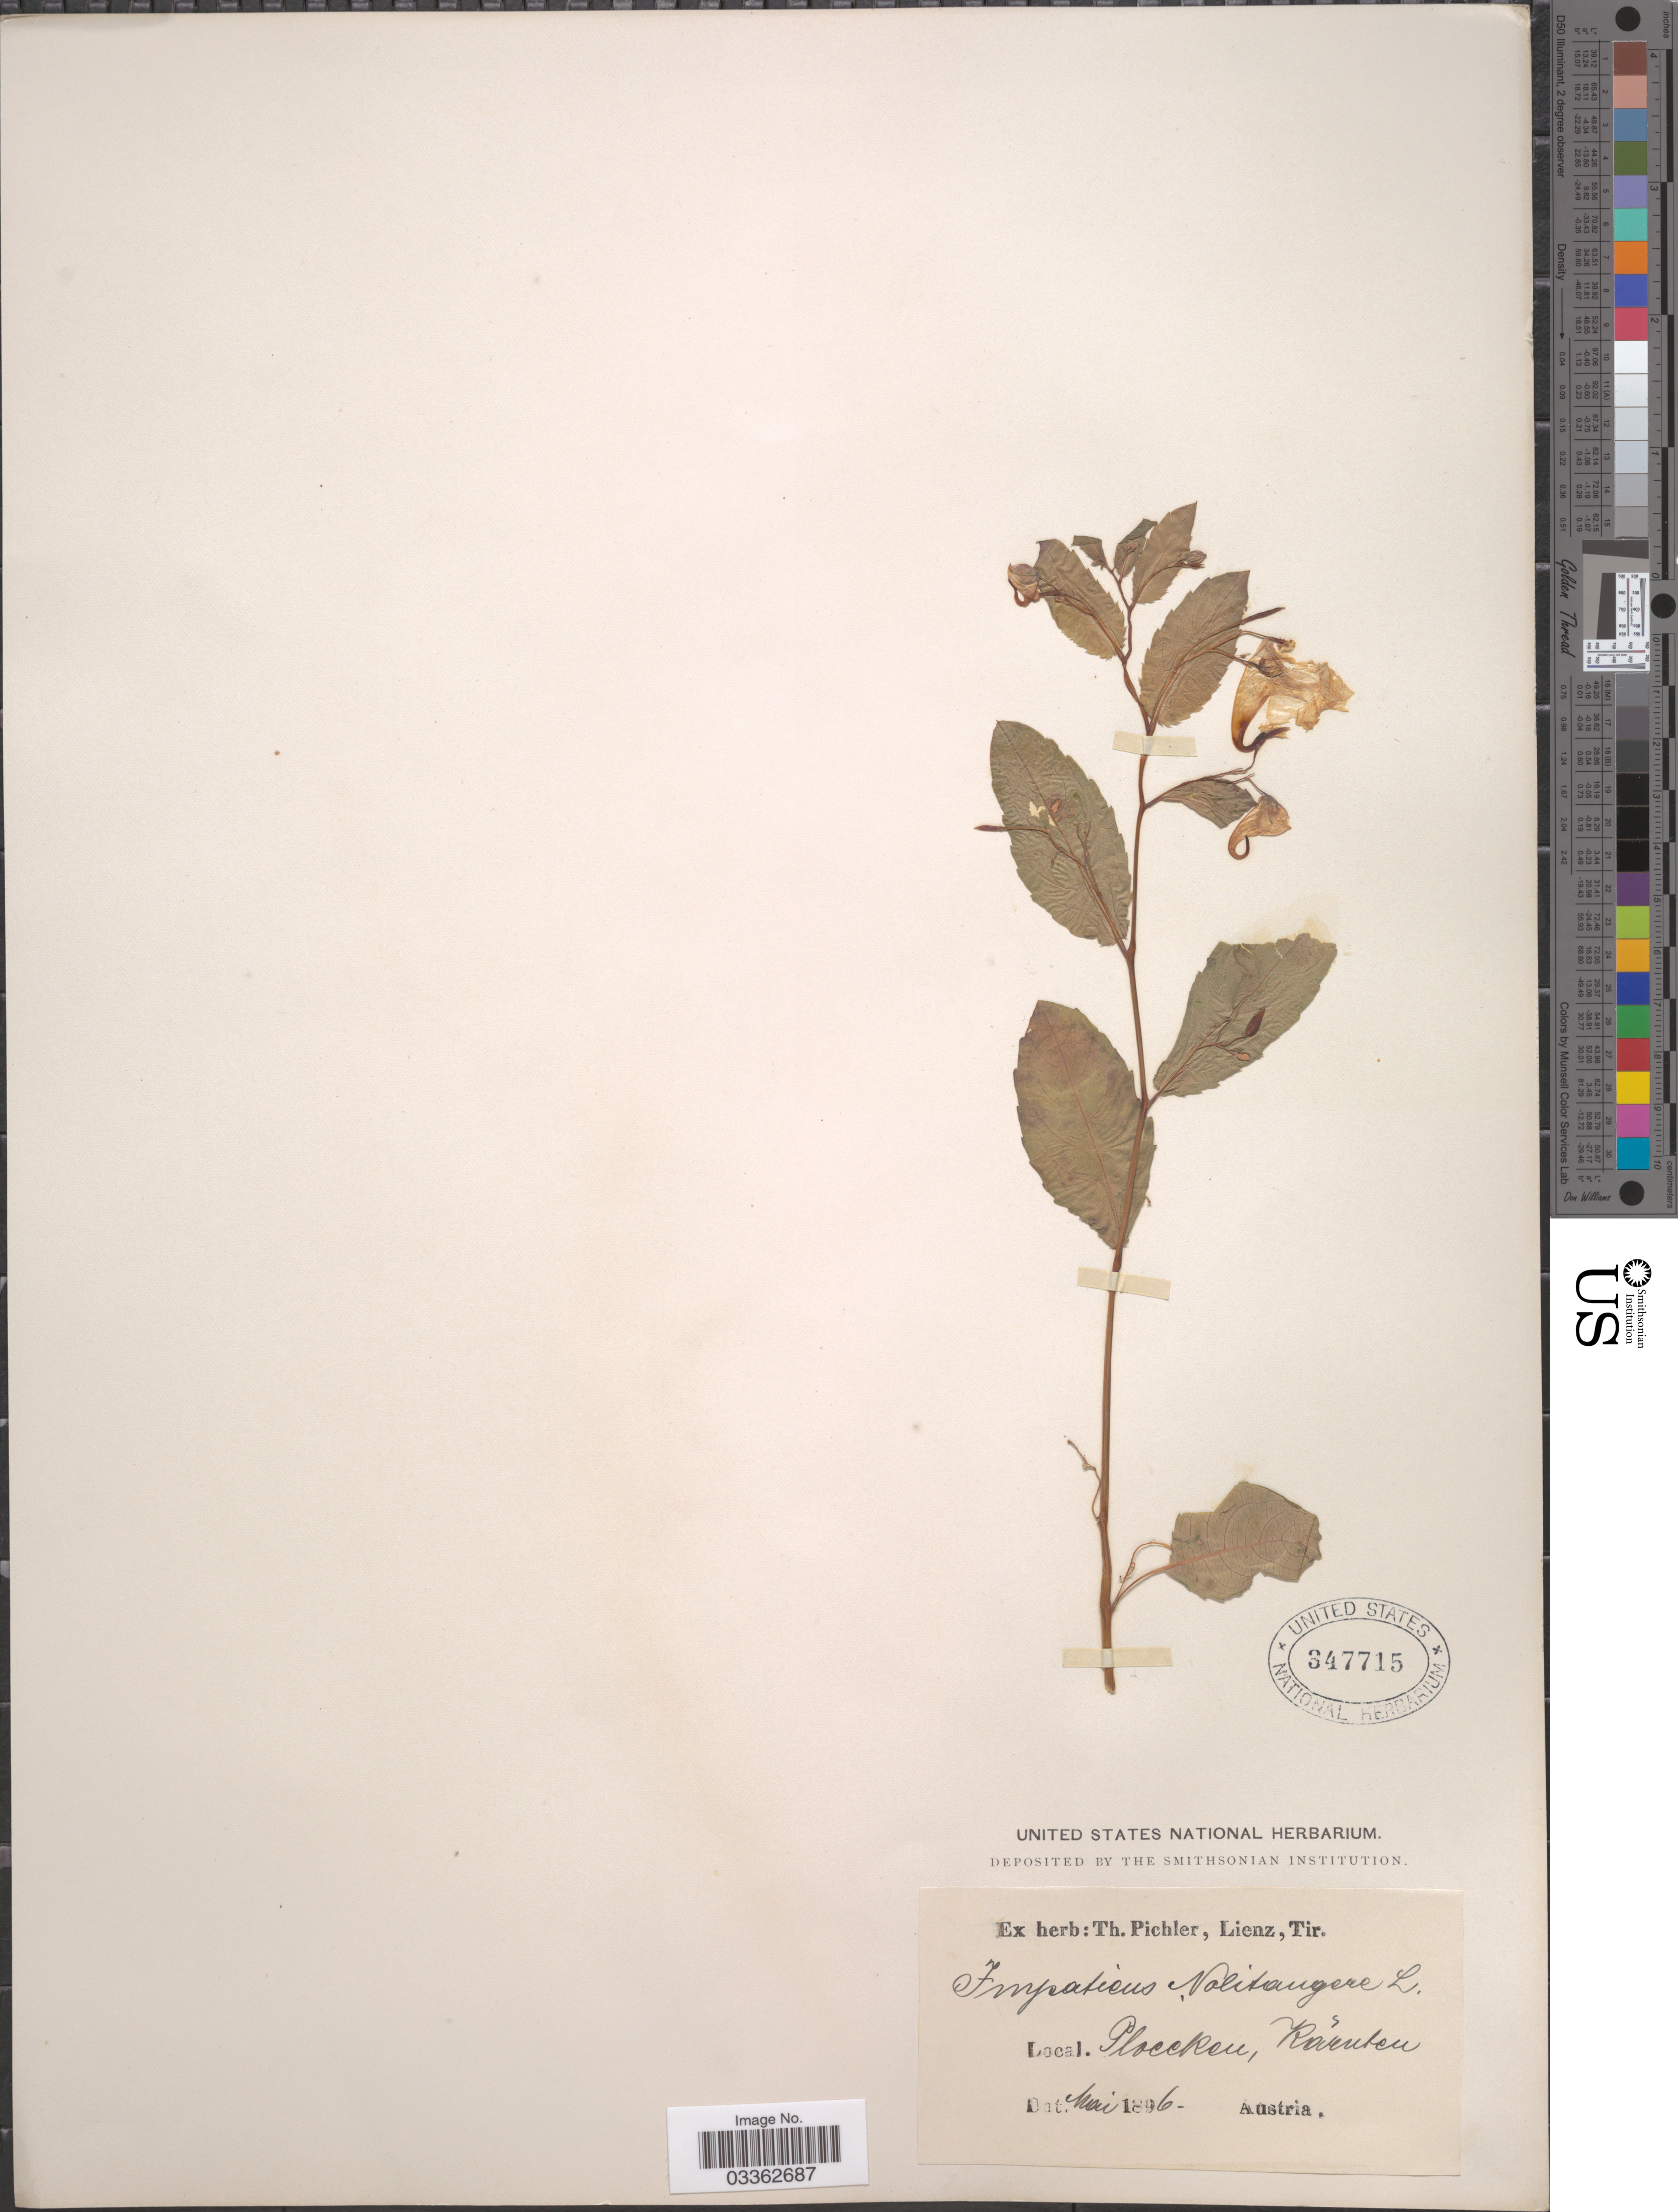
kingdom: Plantae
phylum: Tracheophyta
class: Magnoliopsida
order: Ericales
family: Balsaminaceae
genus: Impatiens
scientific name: Impatiens noli-tangere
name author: L.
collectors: ex herb. T. Pichler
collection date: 1896-05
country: Austria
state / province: Tirol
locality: Ploecken, Karnten.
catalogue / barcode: US 347715